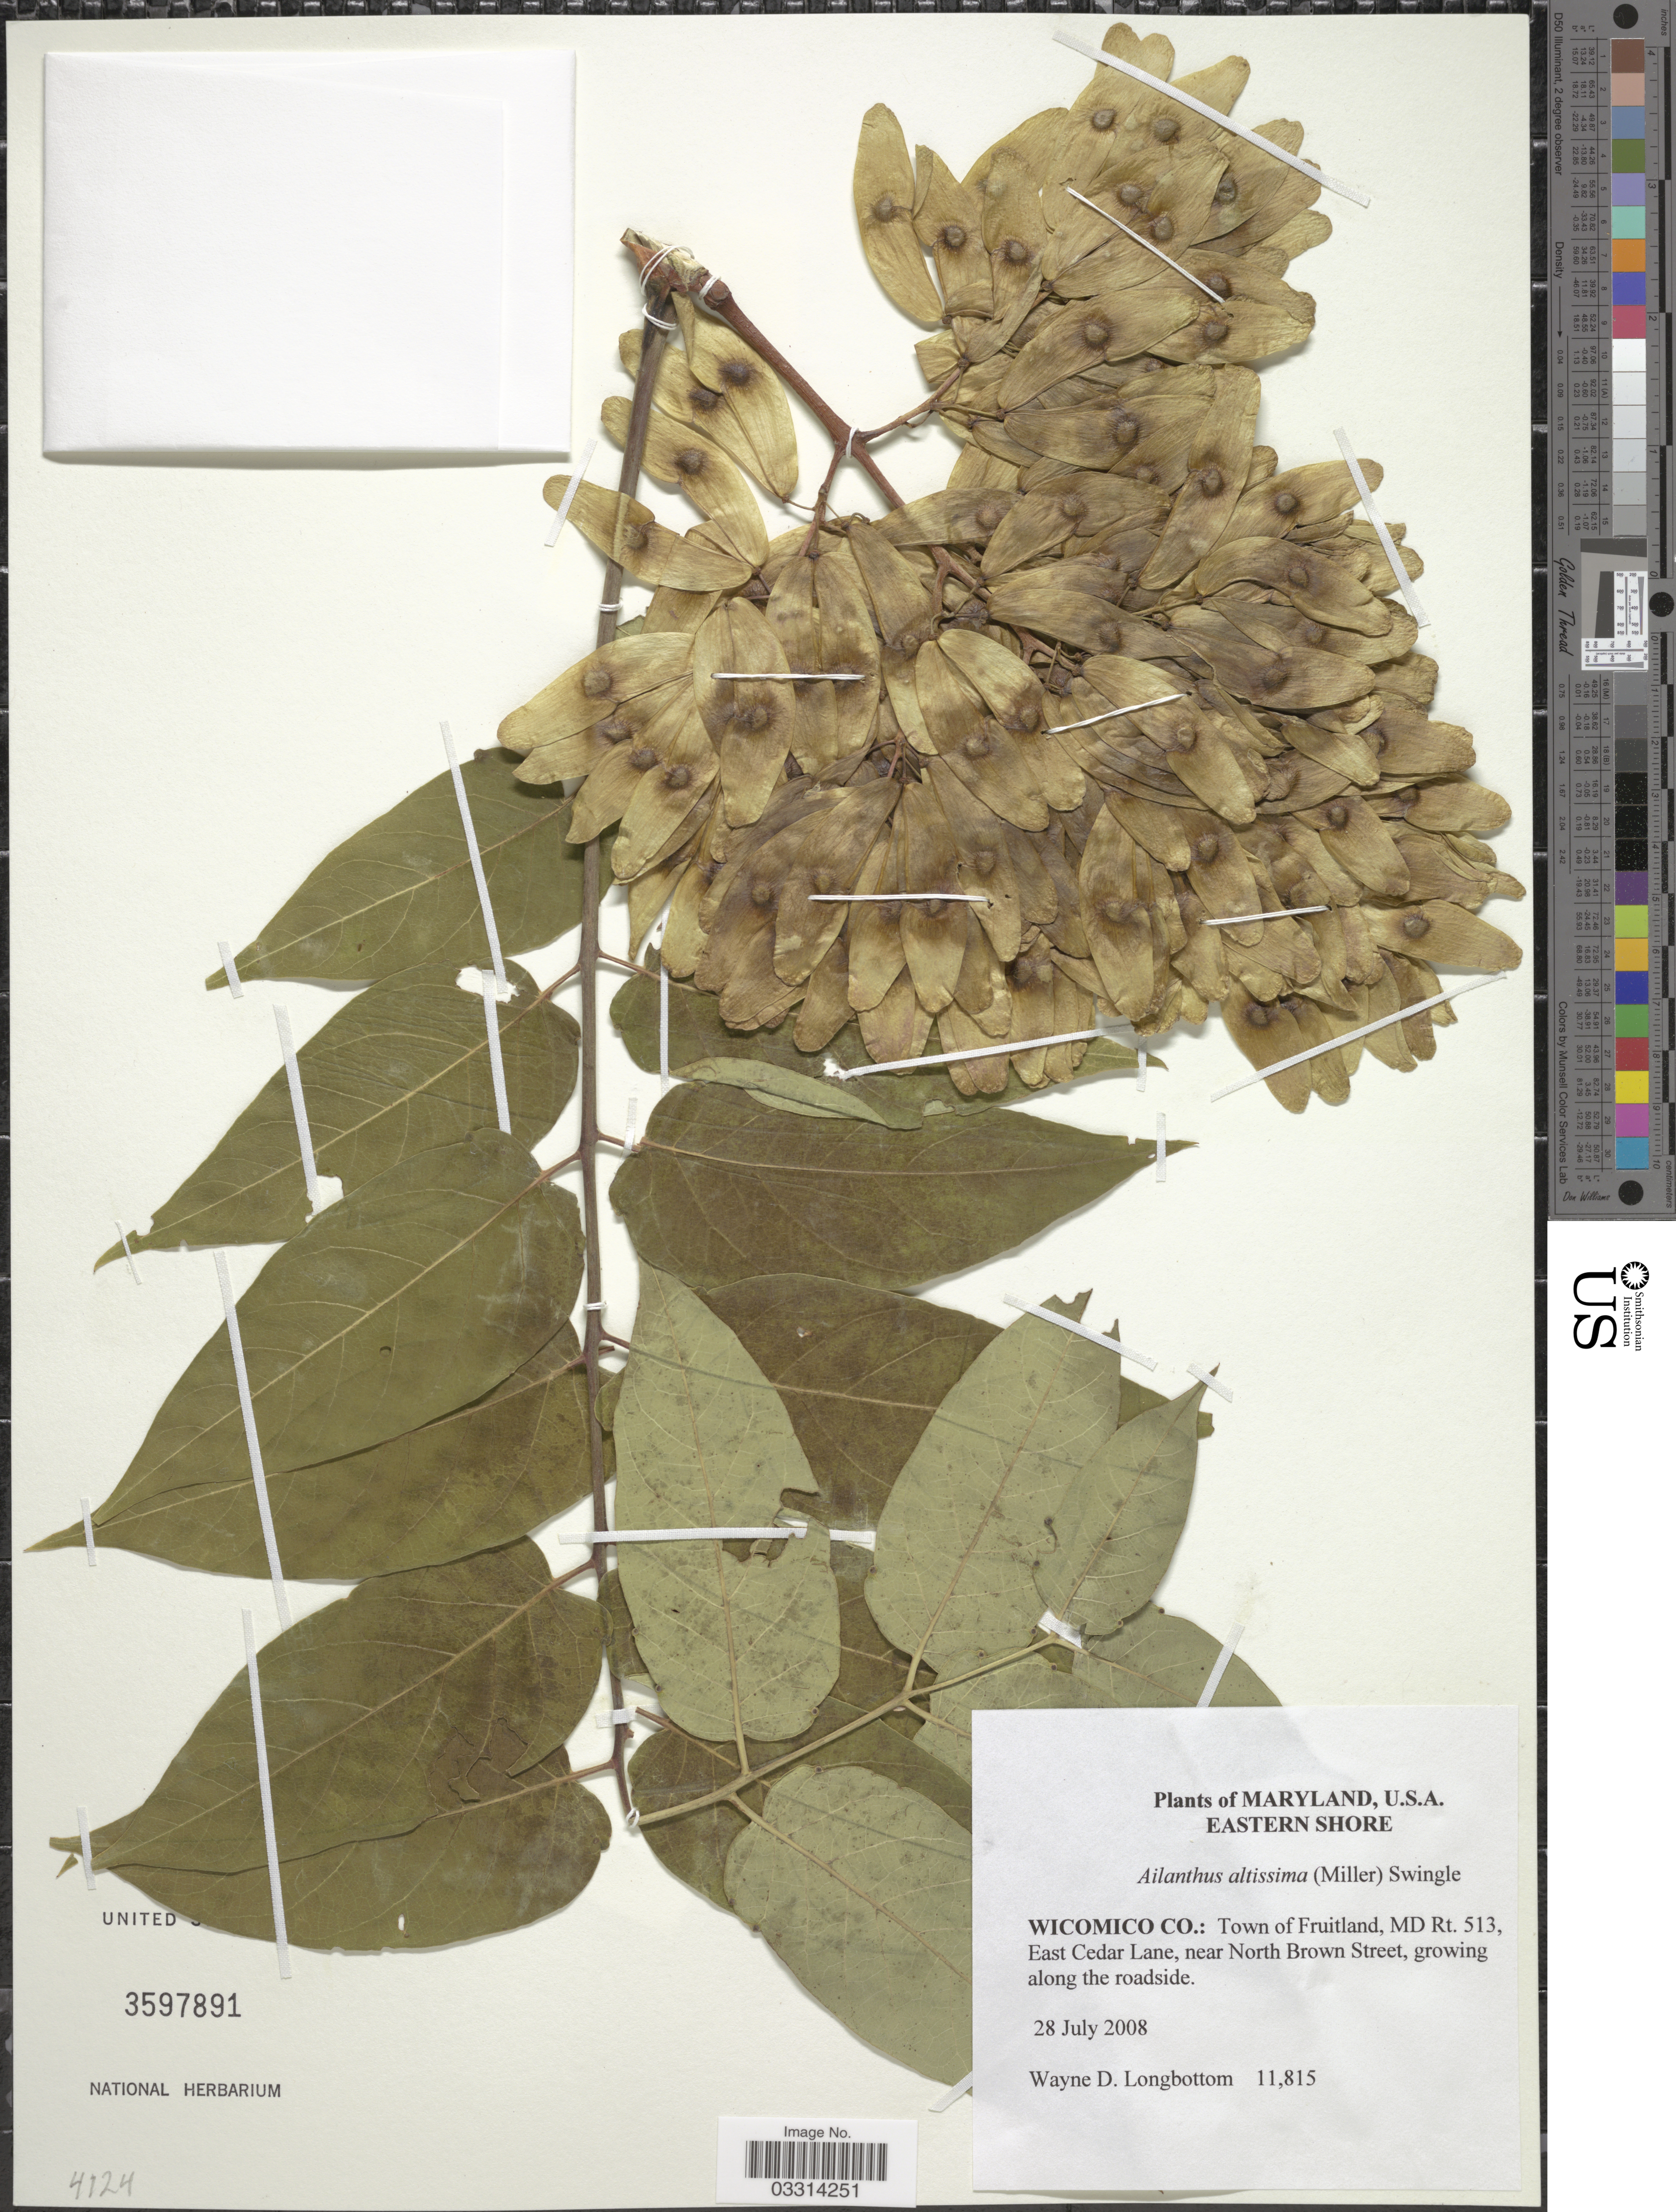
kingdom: Plantae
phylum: Tracheophyta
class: Magnoliopsida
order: Sapindales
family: Simaroubaceae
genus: Ailanthus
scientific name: Ailanthus altissima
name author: (Mill.) Swingle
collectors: W. D. Longbottom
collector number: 11815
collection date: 2008-07-28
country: United States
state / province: Maryland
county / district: Wicomico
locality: Eastern Shore. Wicomico Co.: Town of Fruitland, MD Rt. 513, East Cedar Lane, near North Brown Street.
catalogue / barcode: US 3597891